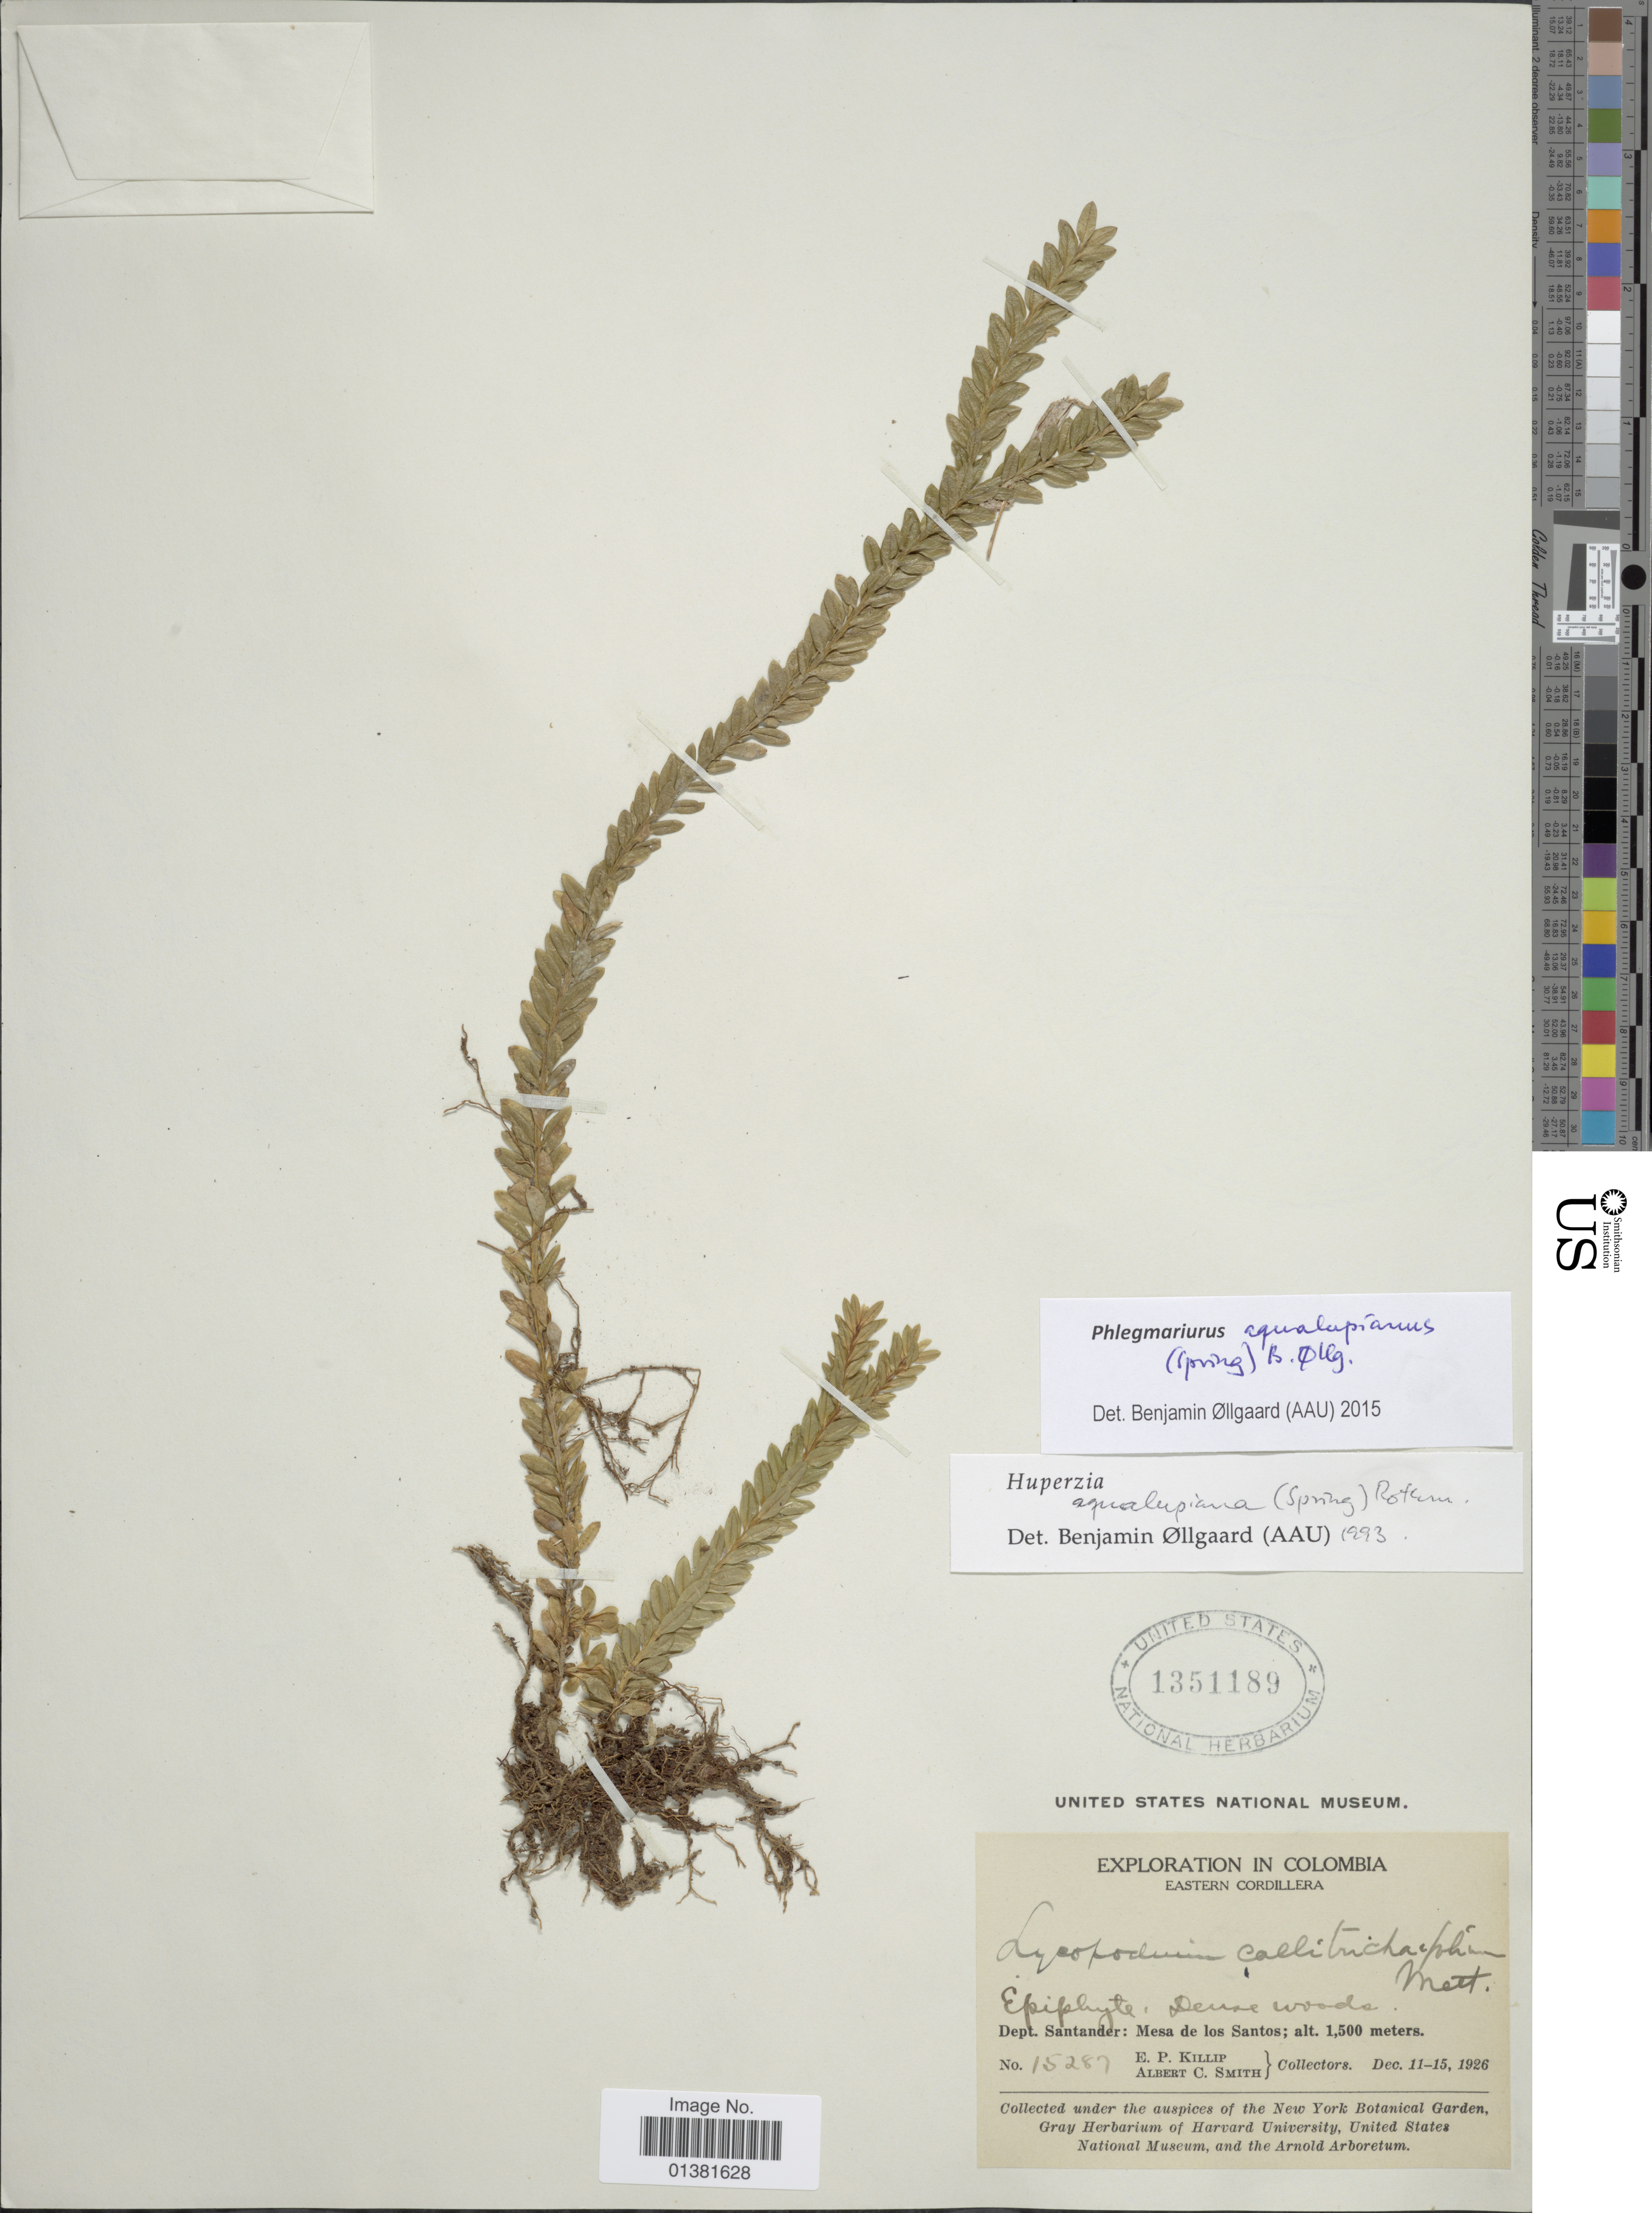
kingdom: Plantae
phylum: Tracheophyta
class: Lycopodiopsida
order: Lycopodiales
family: Lycopodiaceae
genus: Phlegmariurus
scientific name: Phlegmariurus aqualupianus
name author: (Spring) B. Øllg.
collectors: E. P. Killip & A. C. Smith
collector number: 15287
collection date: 1926-12-11/1926-12-15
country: Colombia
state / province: Santander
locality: Eastern Cordillera, Mesa de los Santos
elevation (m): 1500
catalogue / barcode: US 1351189